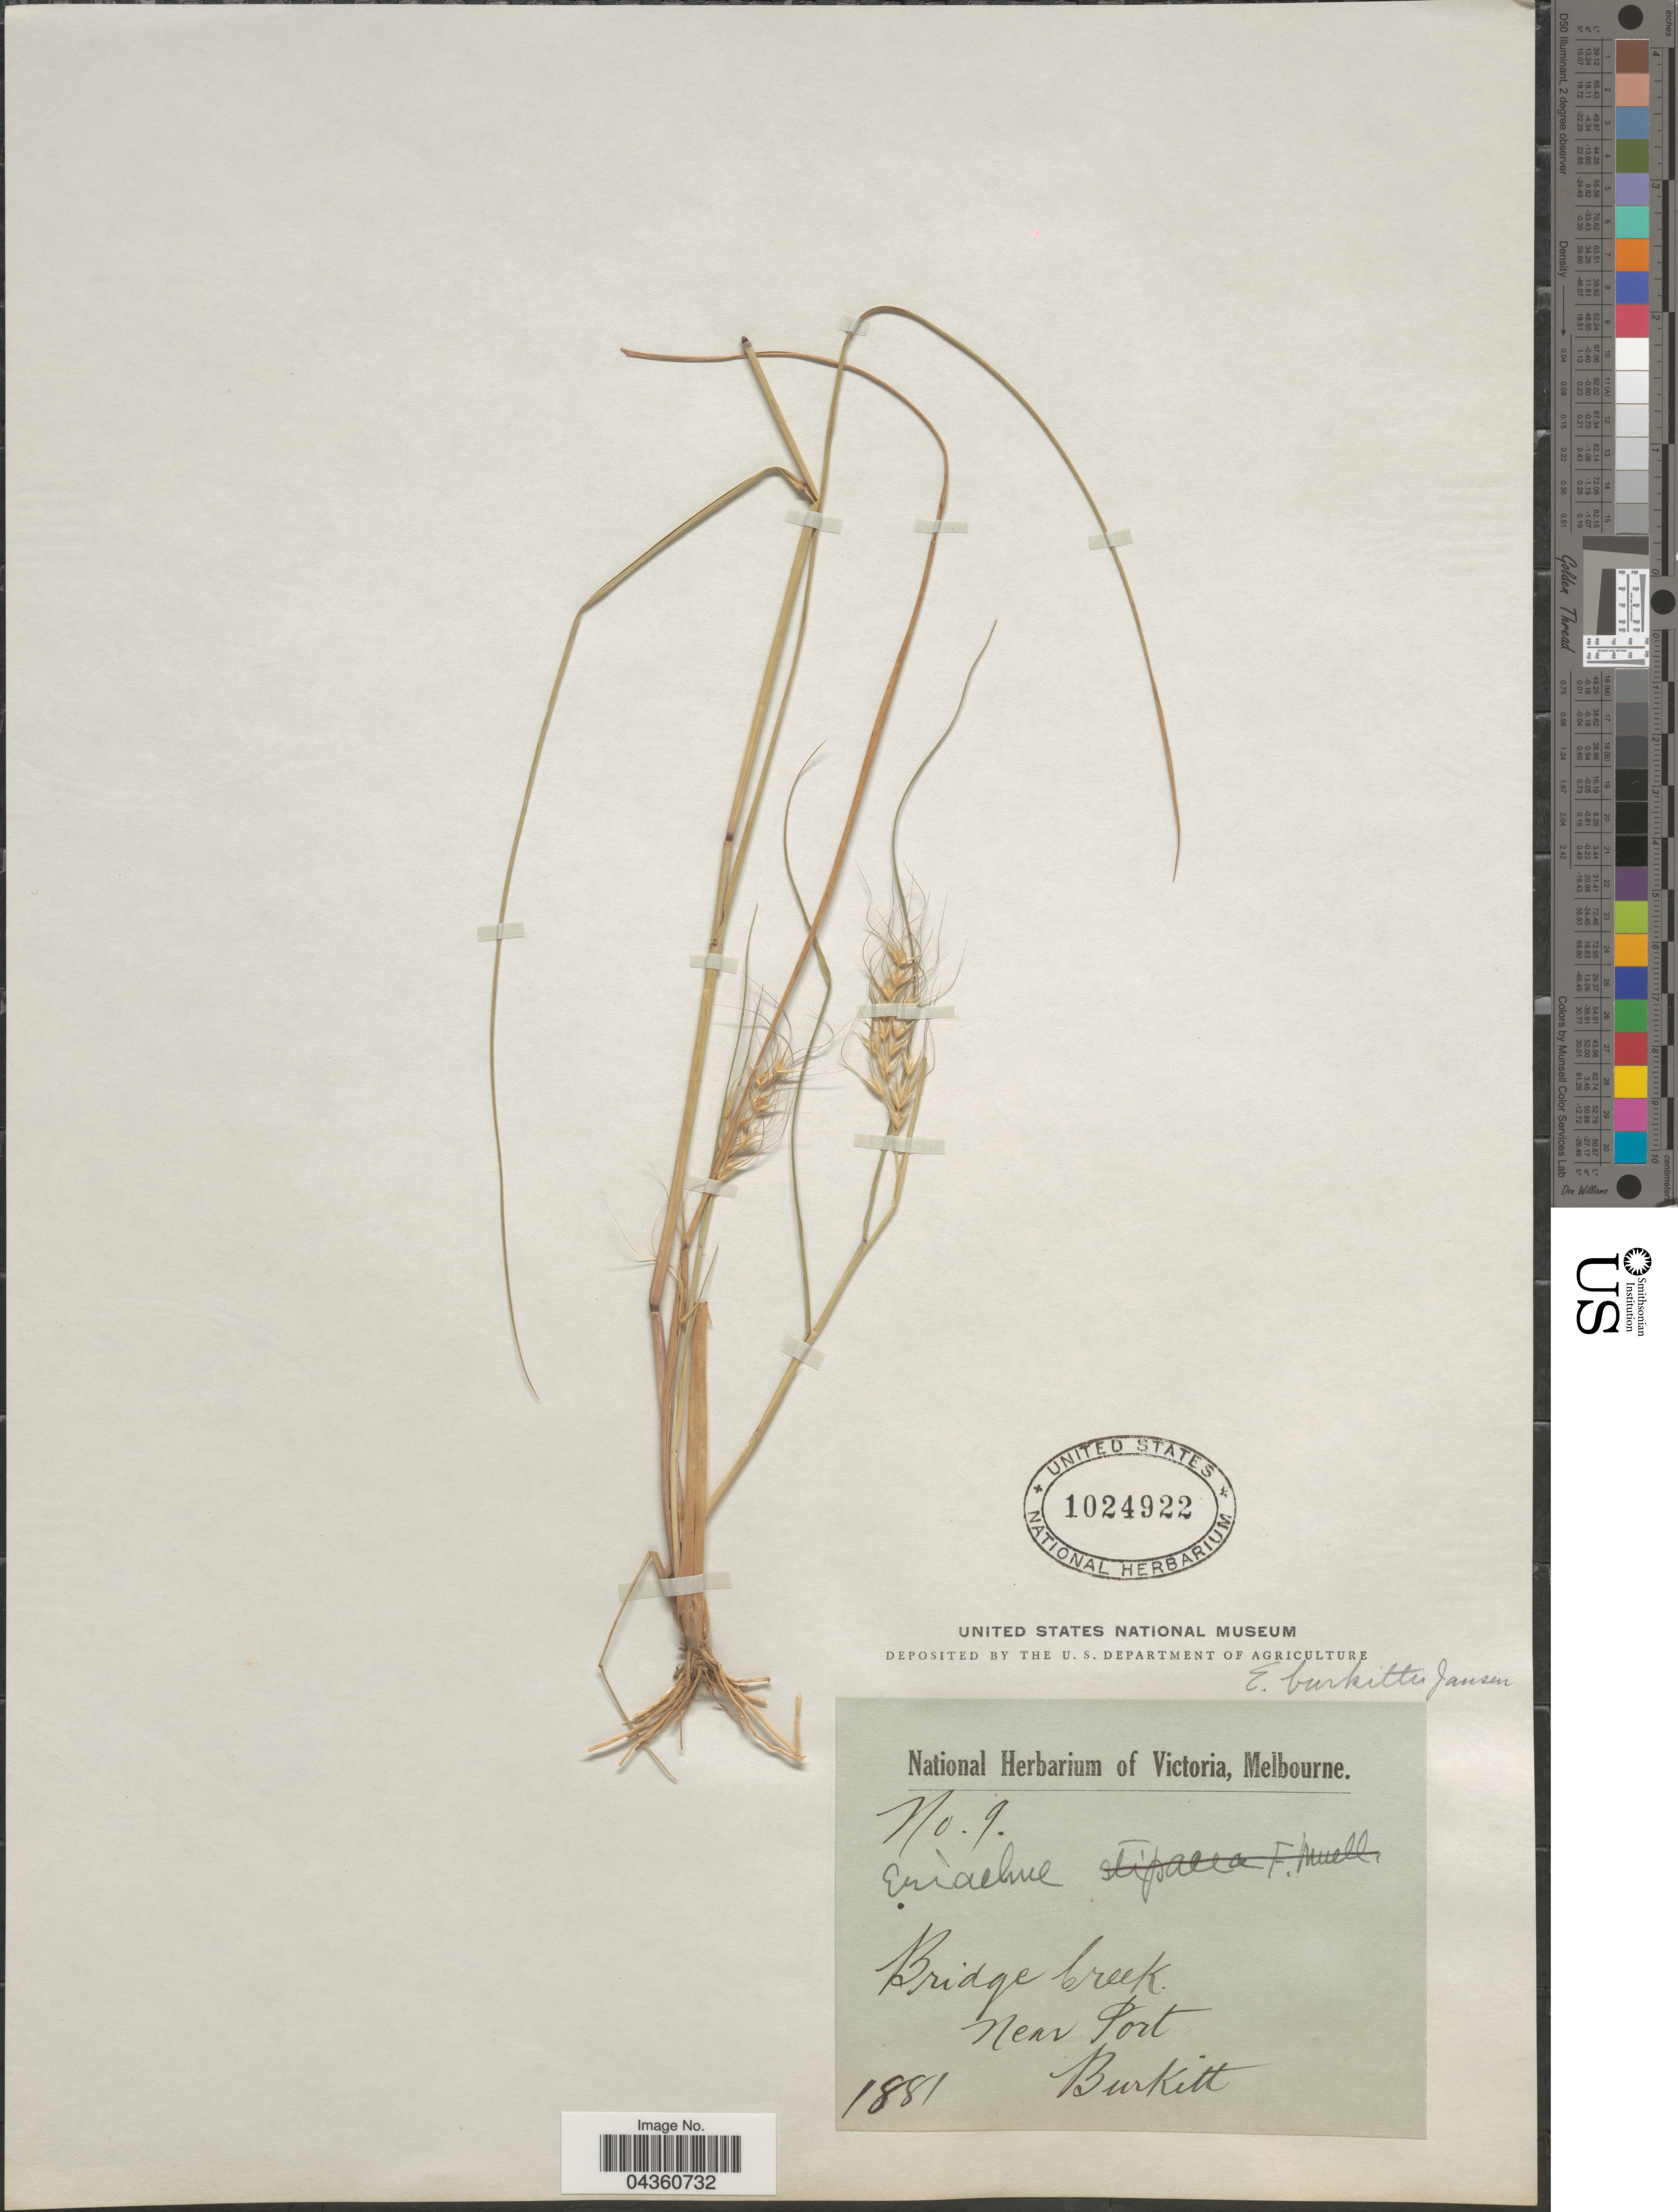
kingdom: Plantae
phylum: Tracheophyta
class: Liliopsida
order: Poales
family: Poaceae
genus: Eriachne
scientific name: Eriachne burkittii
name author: Jansen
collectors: -. Burkitt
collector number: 9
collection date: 1881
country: Australia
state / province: Northern Territory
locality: Bridge Creek. Near Port.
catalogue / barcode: US 1024922